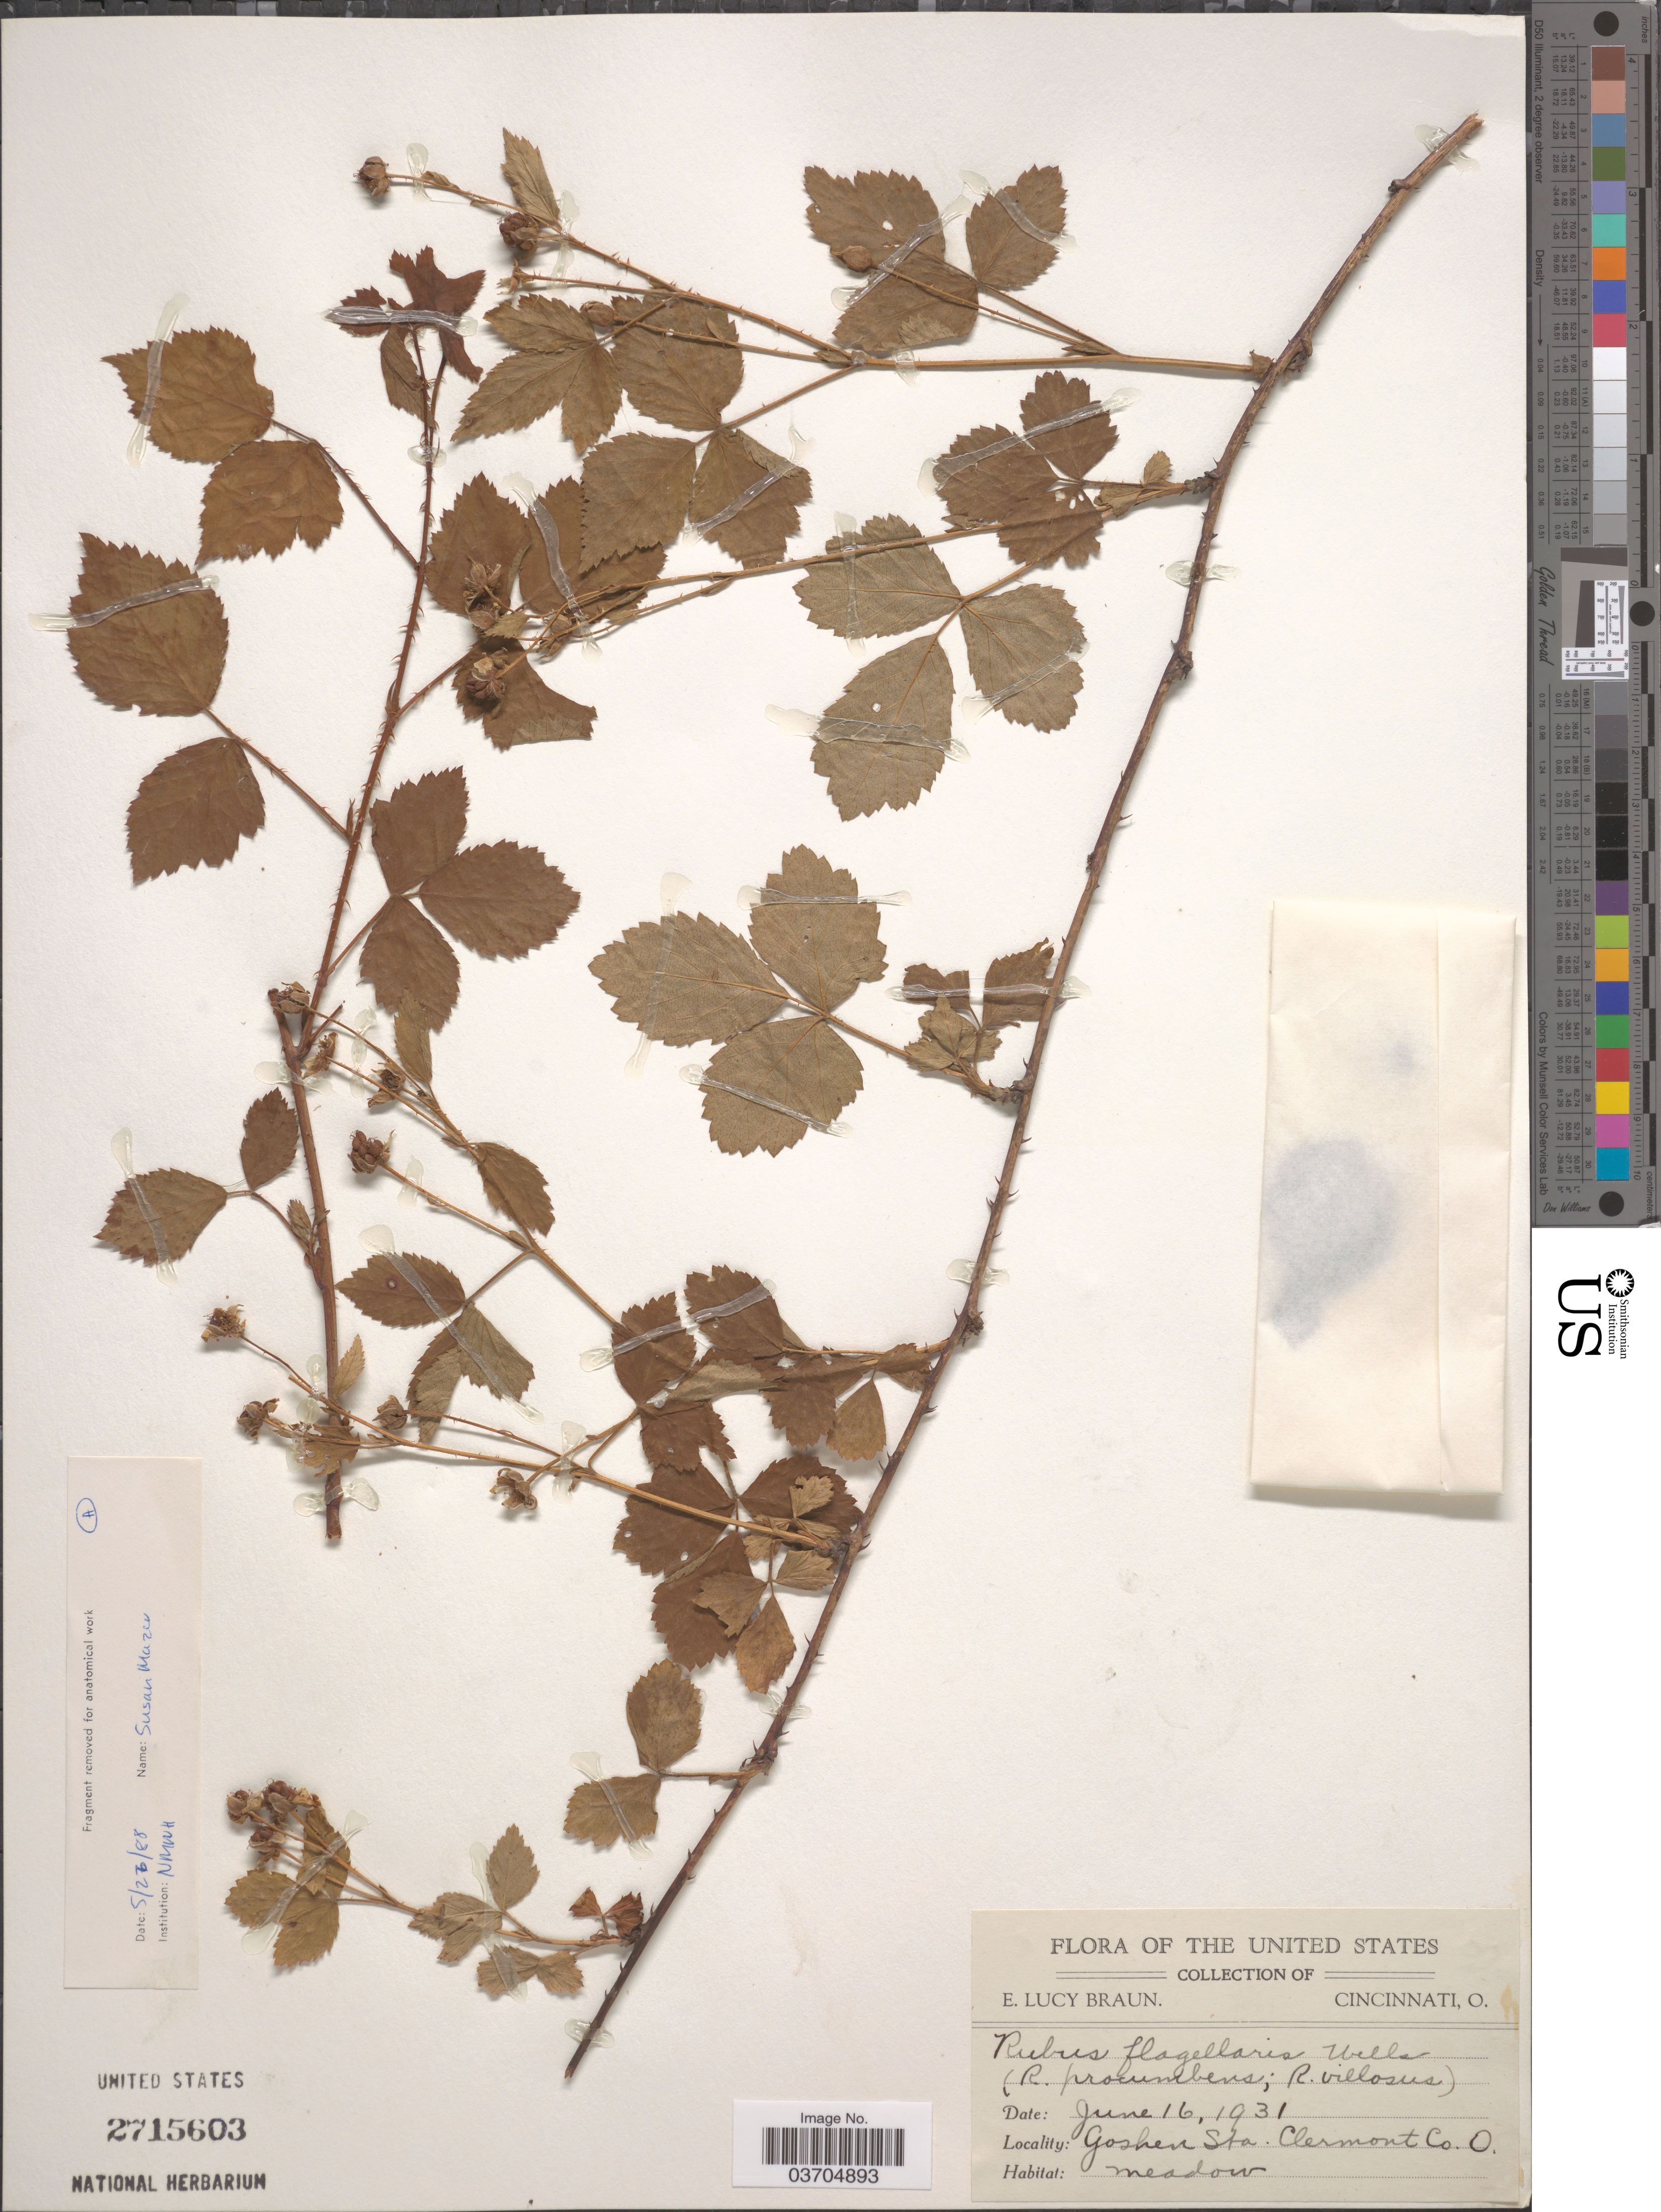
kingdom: Plantae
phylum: Tracheophyta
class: Magnoliopsida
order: Rosales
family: Rosaceae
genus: Rubus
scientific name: Rubus flagellaris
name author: Willd.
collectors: E. L. Braun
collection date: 1931-06-16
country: United States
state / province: Ohio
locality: Goshen Sta. Clermont.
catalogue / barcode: US 2715603